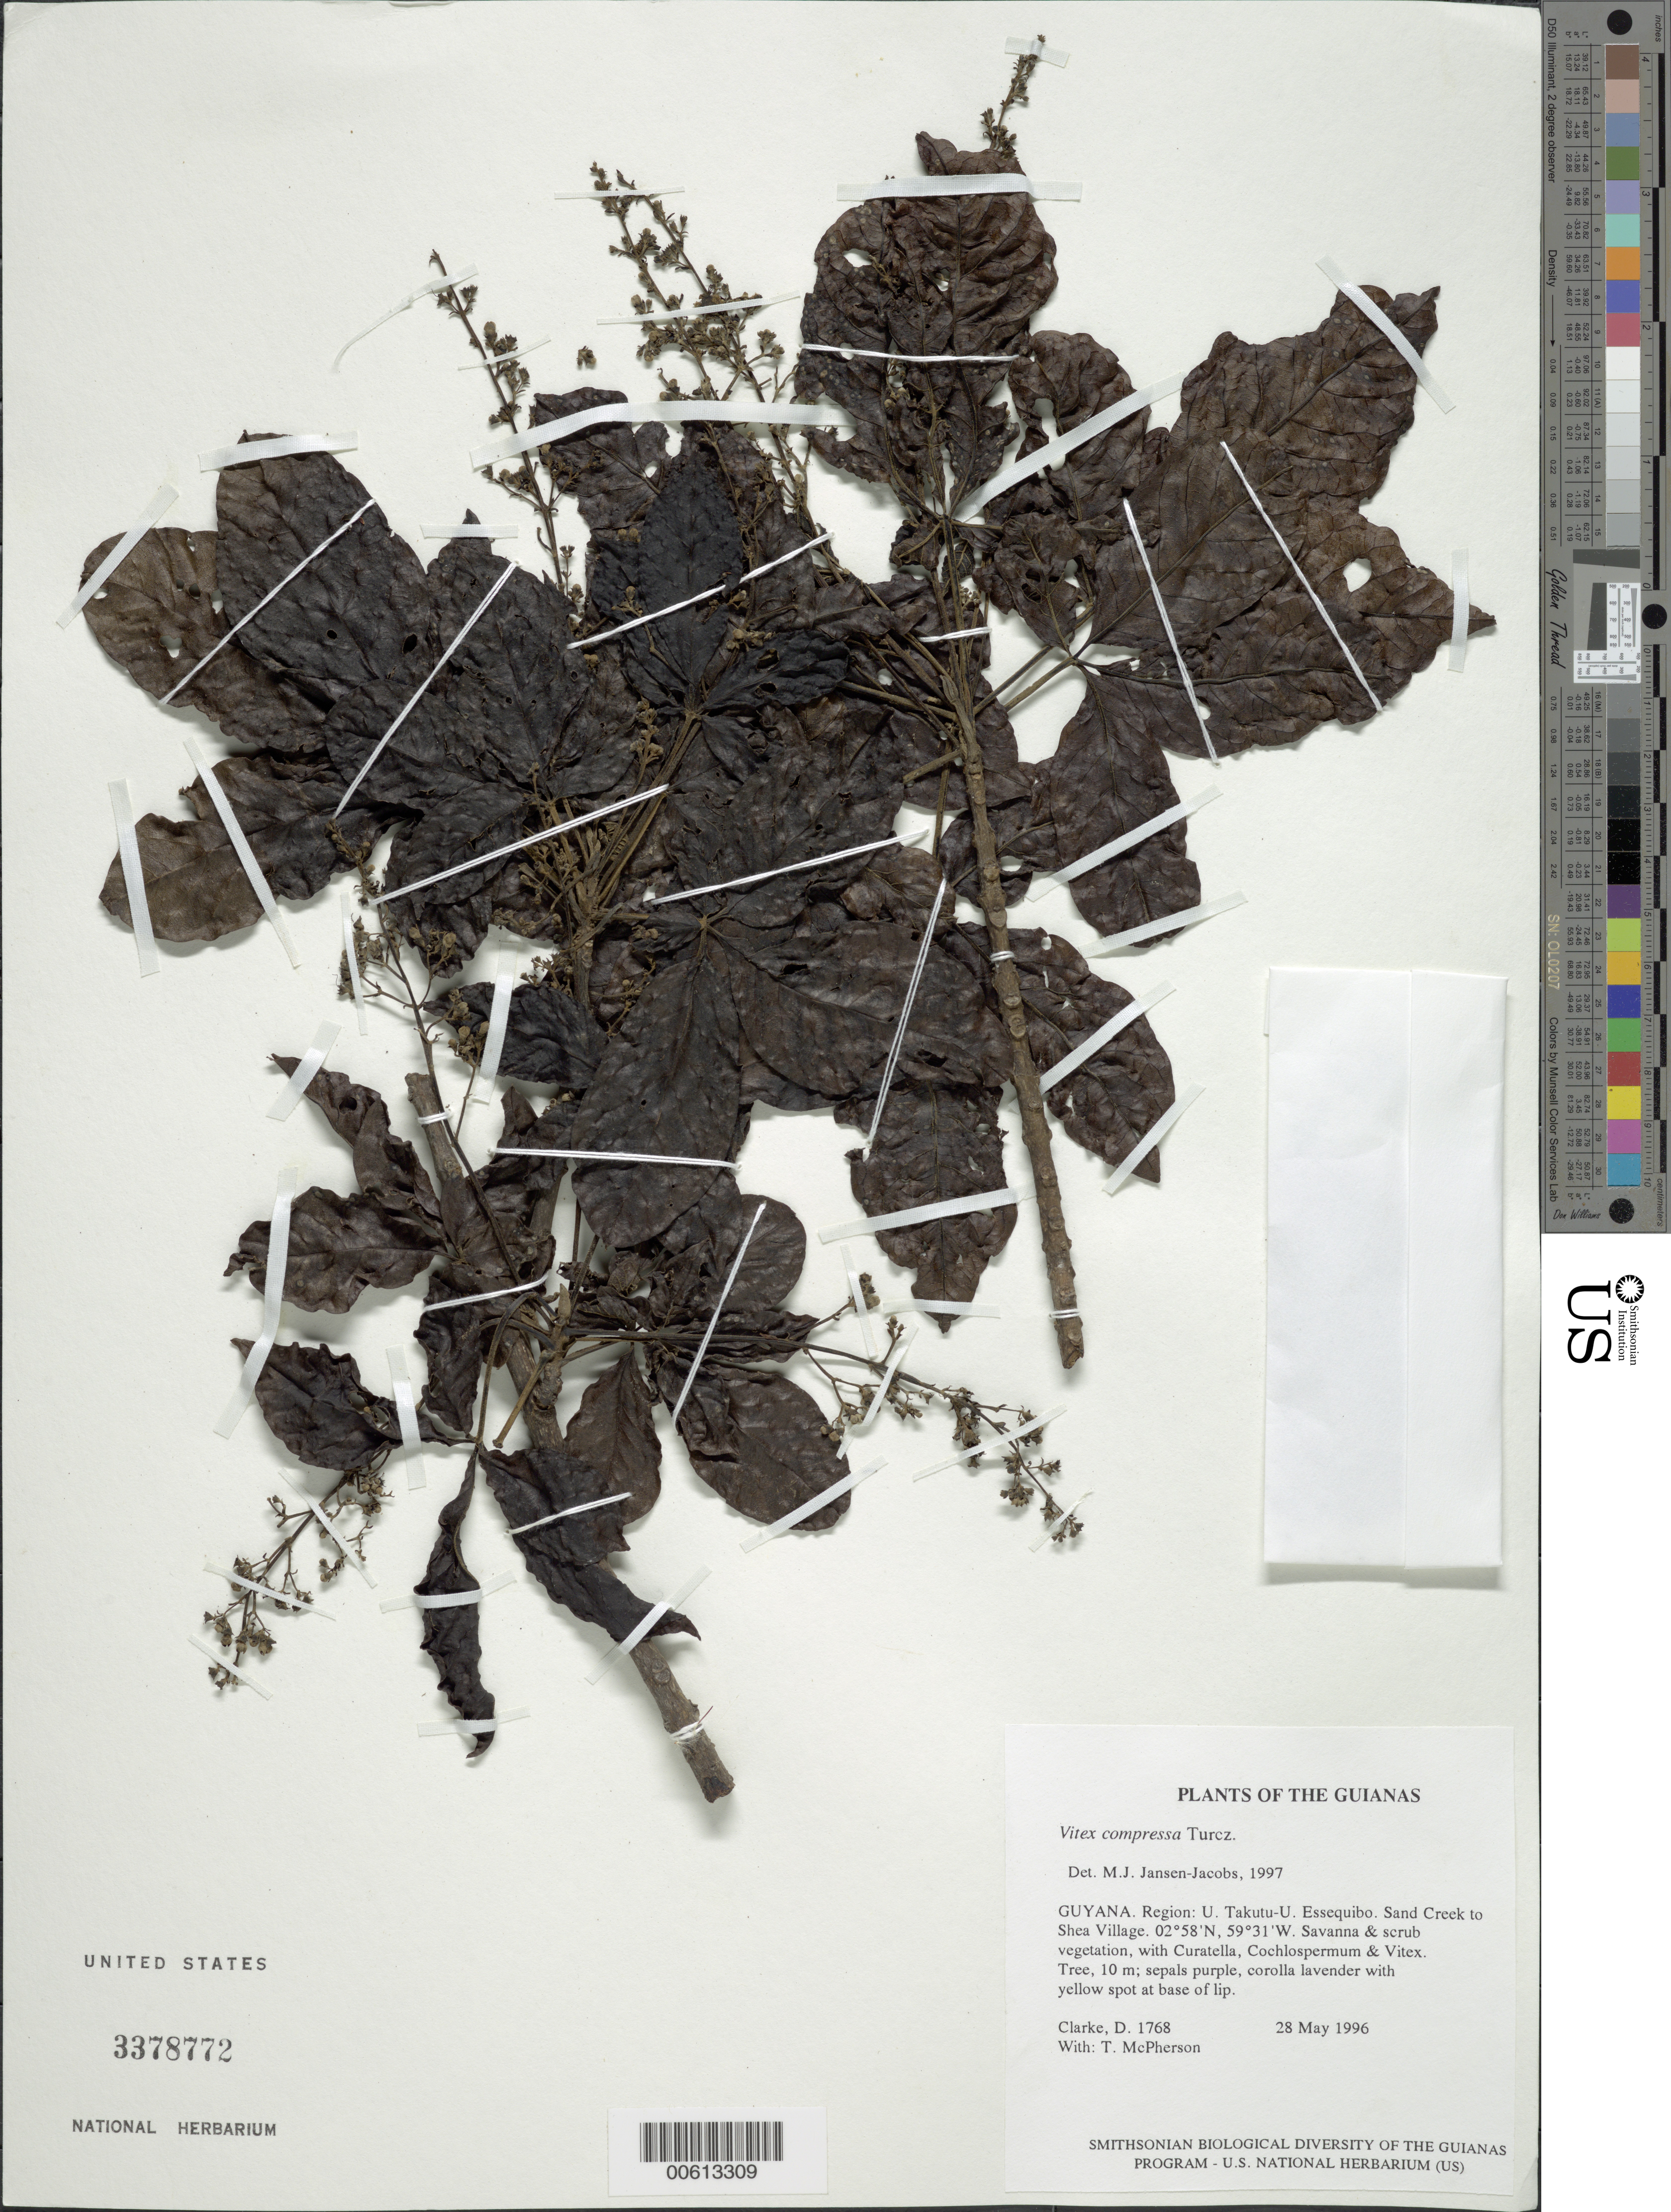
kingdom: Plantae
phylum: Tracheophyta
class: Magnoliopsida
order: Lamiales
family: Lamiaceae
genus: Vitex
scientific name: Vitex compressa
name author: Turcz.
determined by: Jansen-Jacobs, M. J., (U), Nationaal Herbarium Nederland, Utrecht University branch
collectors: H. D. Clarke & T. McPherson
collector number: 1768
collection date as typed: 28 May 1996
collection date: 1996-05-28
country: Guyana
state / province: U. Takutu-U. Essequibo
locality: Sand Creek to Shea Village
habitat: Savanna & scrub vegetation, with Curatella, Cochlospermum & Vitex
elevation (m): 100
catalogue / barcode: US 3378772